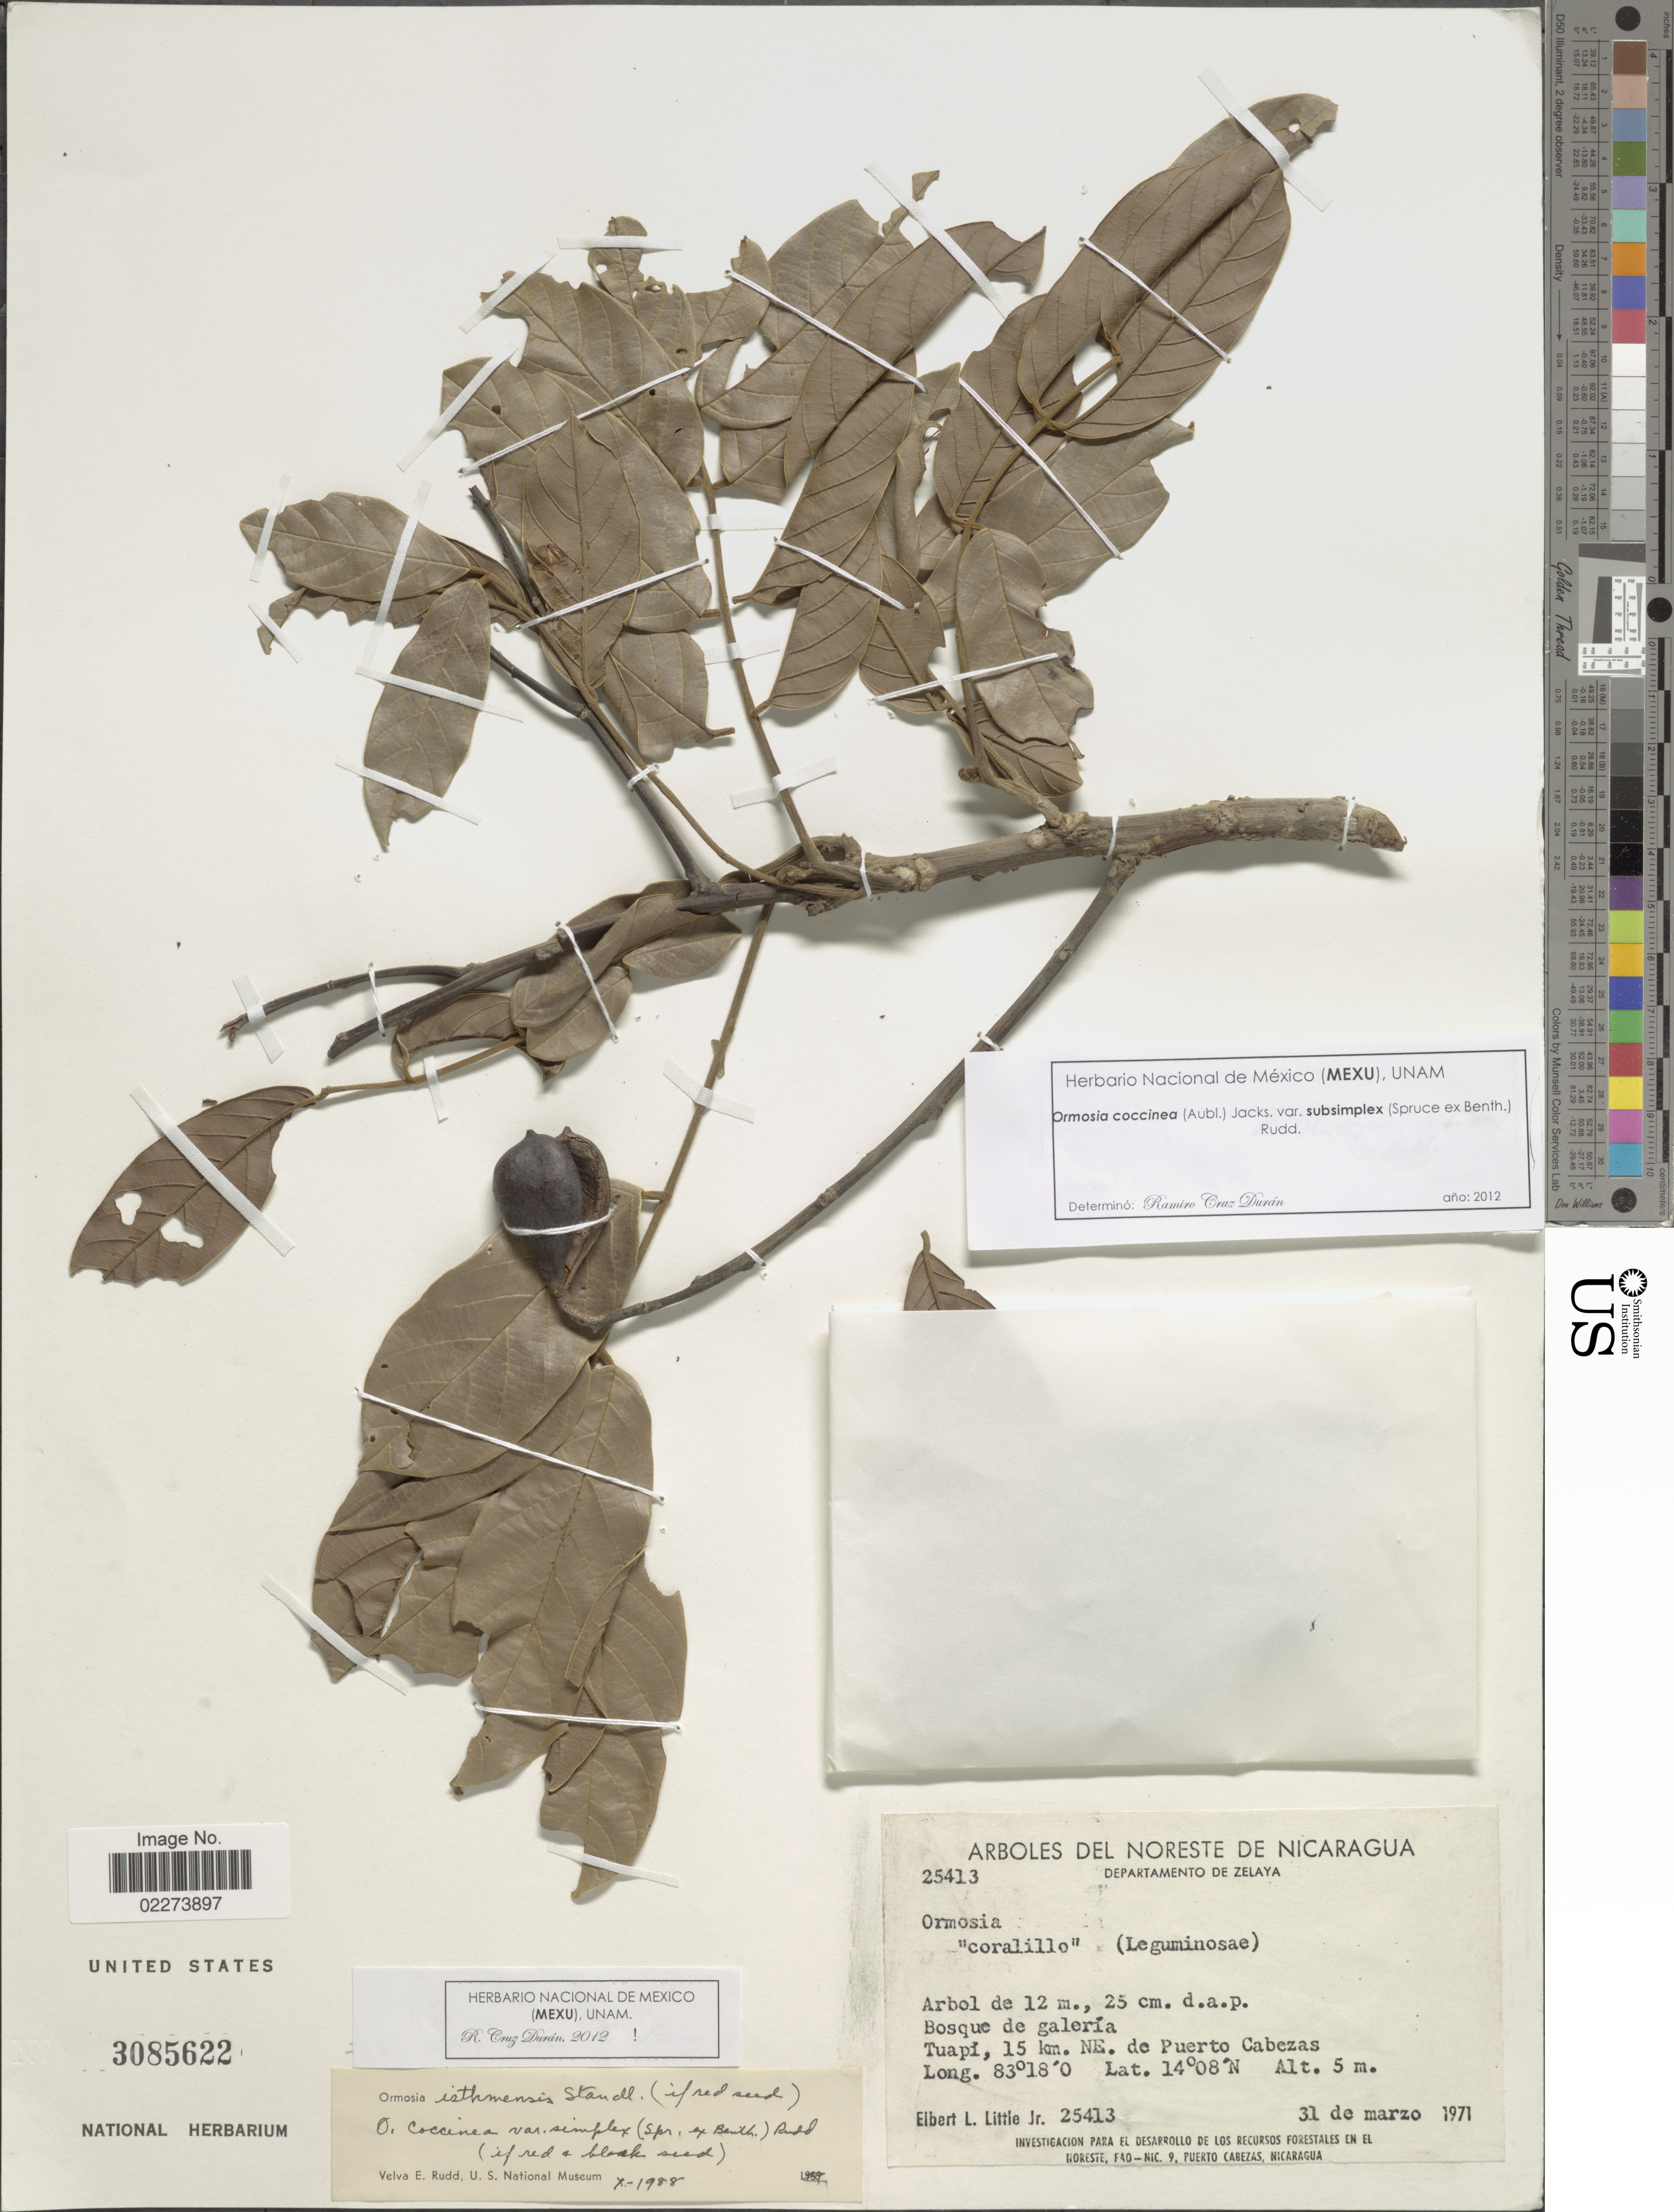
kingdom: Plantae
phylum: Tracheophyta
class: Magnoliopsida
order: Fabales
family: Fabaceae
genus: Ormosia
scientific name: Ormosia coccinea var. subsimplex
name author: (Spruce ex Benth.) Rudd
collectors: E. L. Little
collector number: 25413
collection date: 1971-03-31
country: Nicaragua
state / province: Atlantico Norte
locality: Arboles Del Noreste De Nicaragua, Departamento de Zelaya, Tuapi, 15 km. NE de Puerto Cabezas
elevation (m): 5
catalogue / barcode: US 3085622